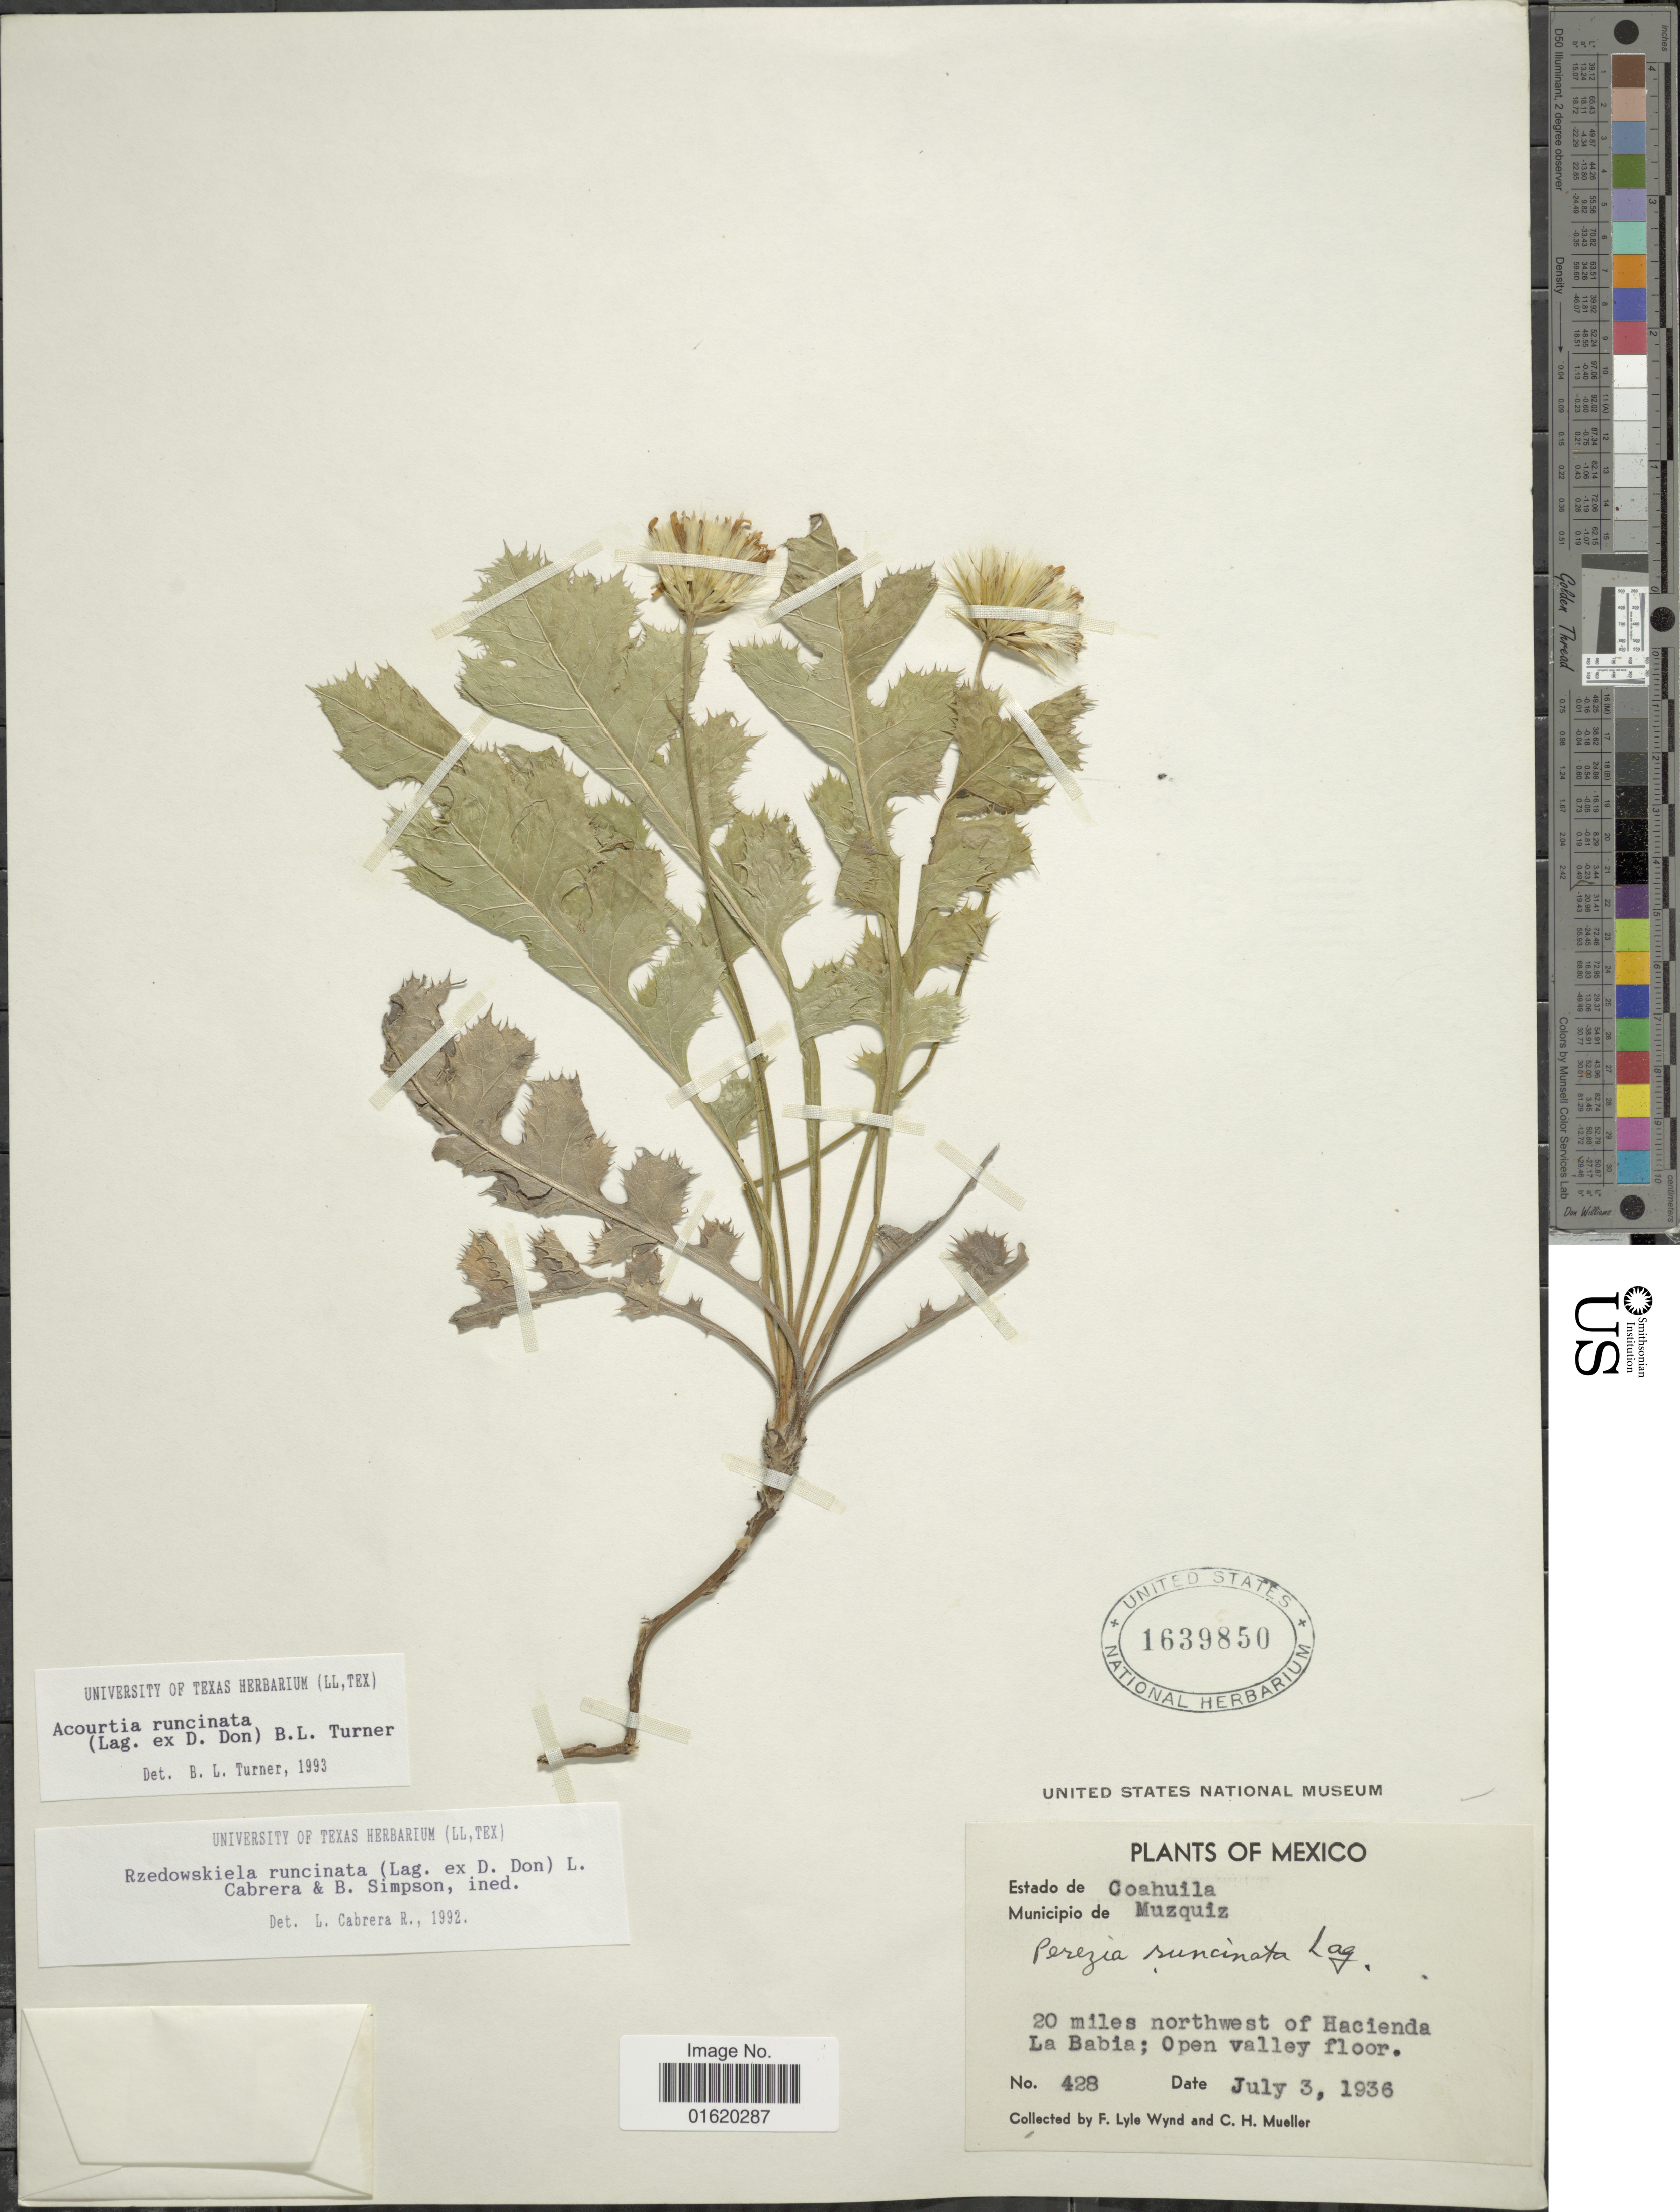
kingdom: Plantae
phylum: Tracheophyta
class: Magnoliopsida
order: Asterales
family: Asteraceae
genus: Acourtia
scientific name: Acourtia runcinata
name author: (D. Don) B.L. Turner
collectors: F. L. Wynd & C. H. Mueller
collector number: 428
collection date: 1936-07-03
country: Mexico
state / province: Coahuila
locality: Municipio de Muzquiz, 20 miles northwest of Hacienda La Babia; open vallley floor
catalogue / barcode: US 1639850